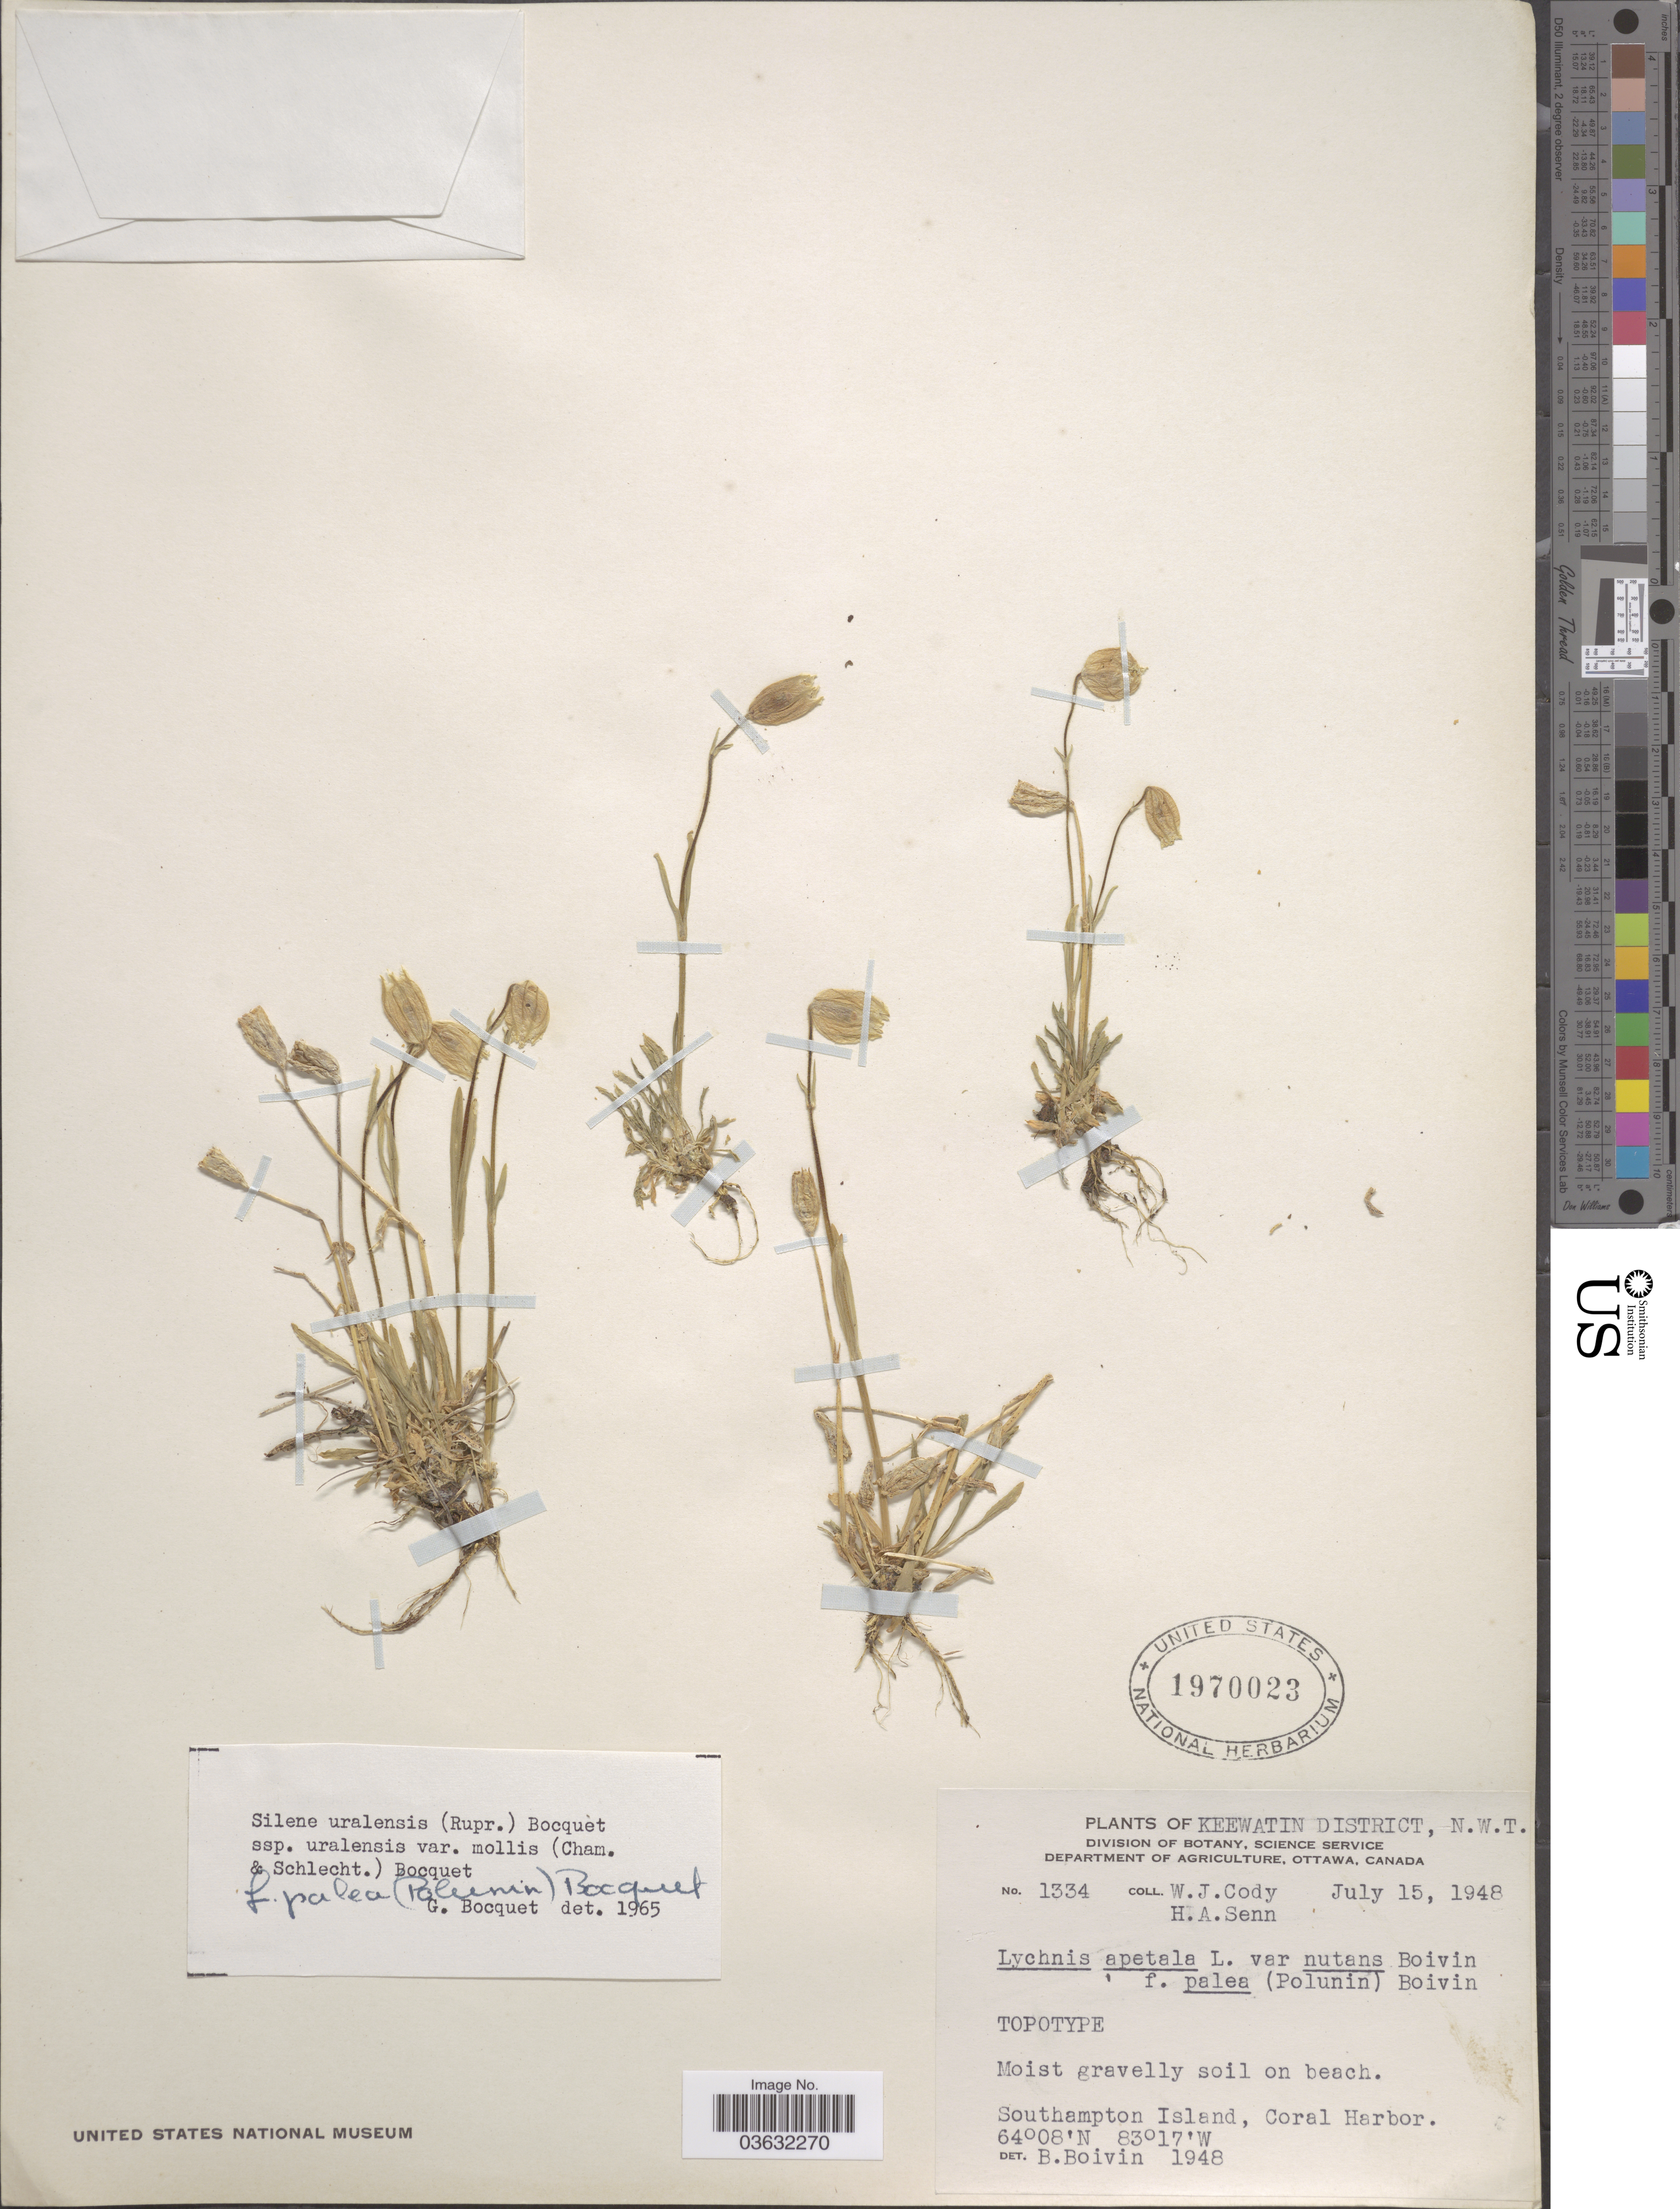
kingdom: Plantae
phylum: Tracheophyta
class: Magnoliopsida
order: Caryophyllales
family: Caryophyllaceae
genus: Silene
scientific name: Silene uralensis var. mollis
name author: (Cham. & Schltdl.) Bocquet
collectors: W. Cody & H. Senn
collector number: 1334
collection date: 1948-07-15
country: Canada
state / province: Northwest Territories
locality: Keewatin District. Southampton Island, Coral Harbor.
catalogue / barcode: US 1970023